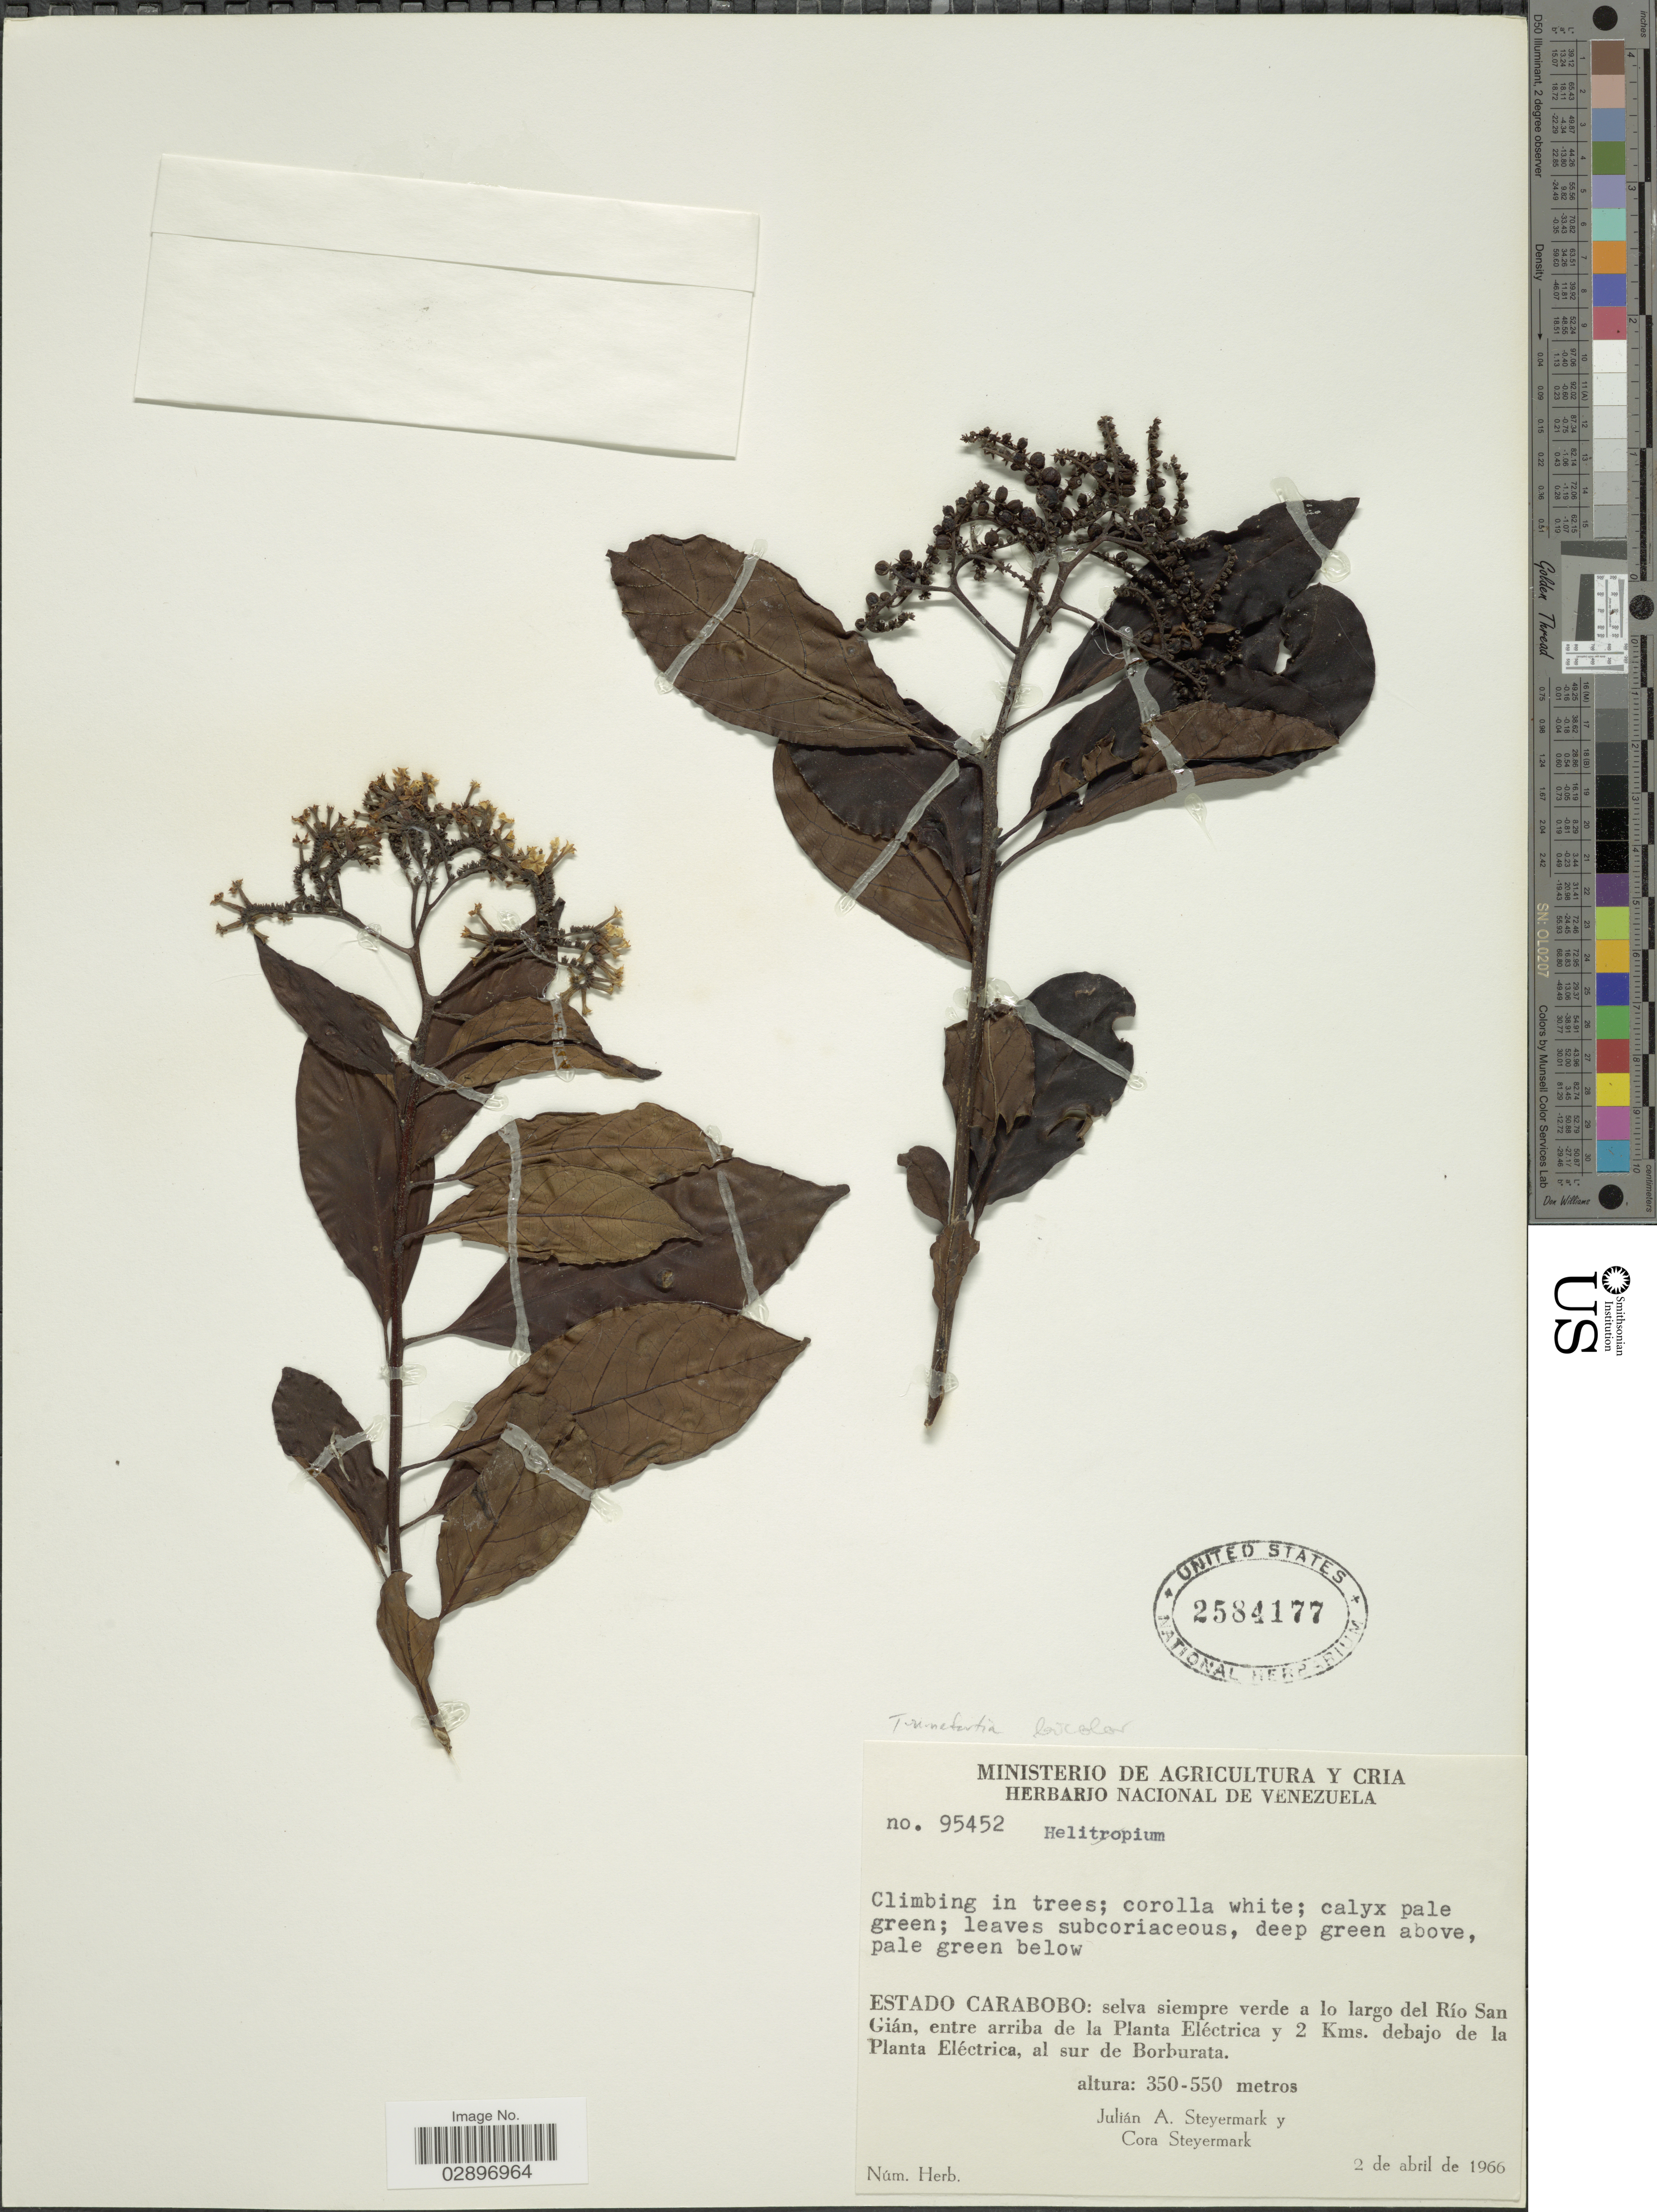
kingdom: Plantae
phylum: Tracheophyta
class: Magnoliopsida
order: Boraginales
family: Heliotropiaceae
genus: Tournefortia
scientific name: Tournefortia bicolor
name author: Sw.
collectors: J. Steyermark & C. Steyermark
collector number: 95452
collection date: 1966-04-02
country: Venezuela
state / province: Carabobo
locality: Selva siempre verde a lo largo del Río San Gián, entre arriba de la Planta Eléctrica y 2 Kms. debajo de la Planta Eléctrica, al sur de Borburata.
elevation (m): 350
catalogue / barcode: US 2584177